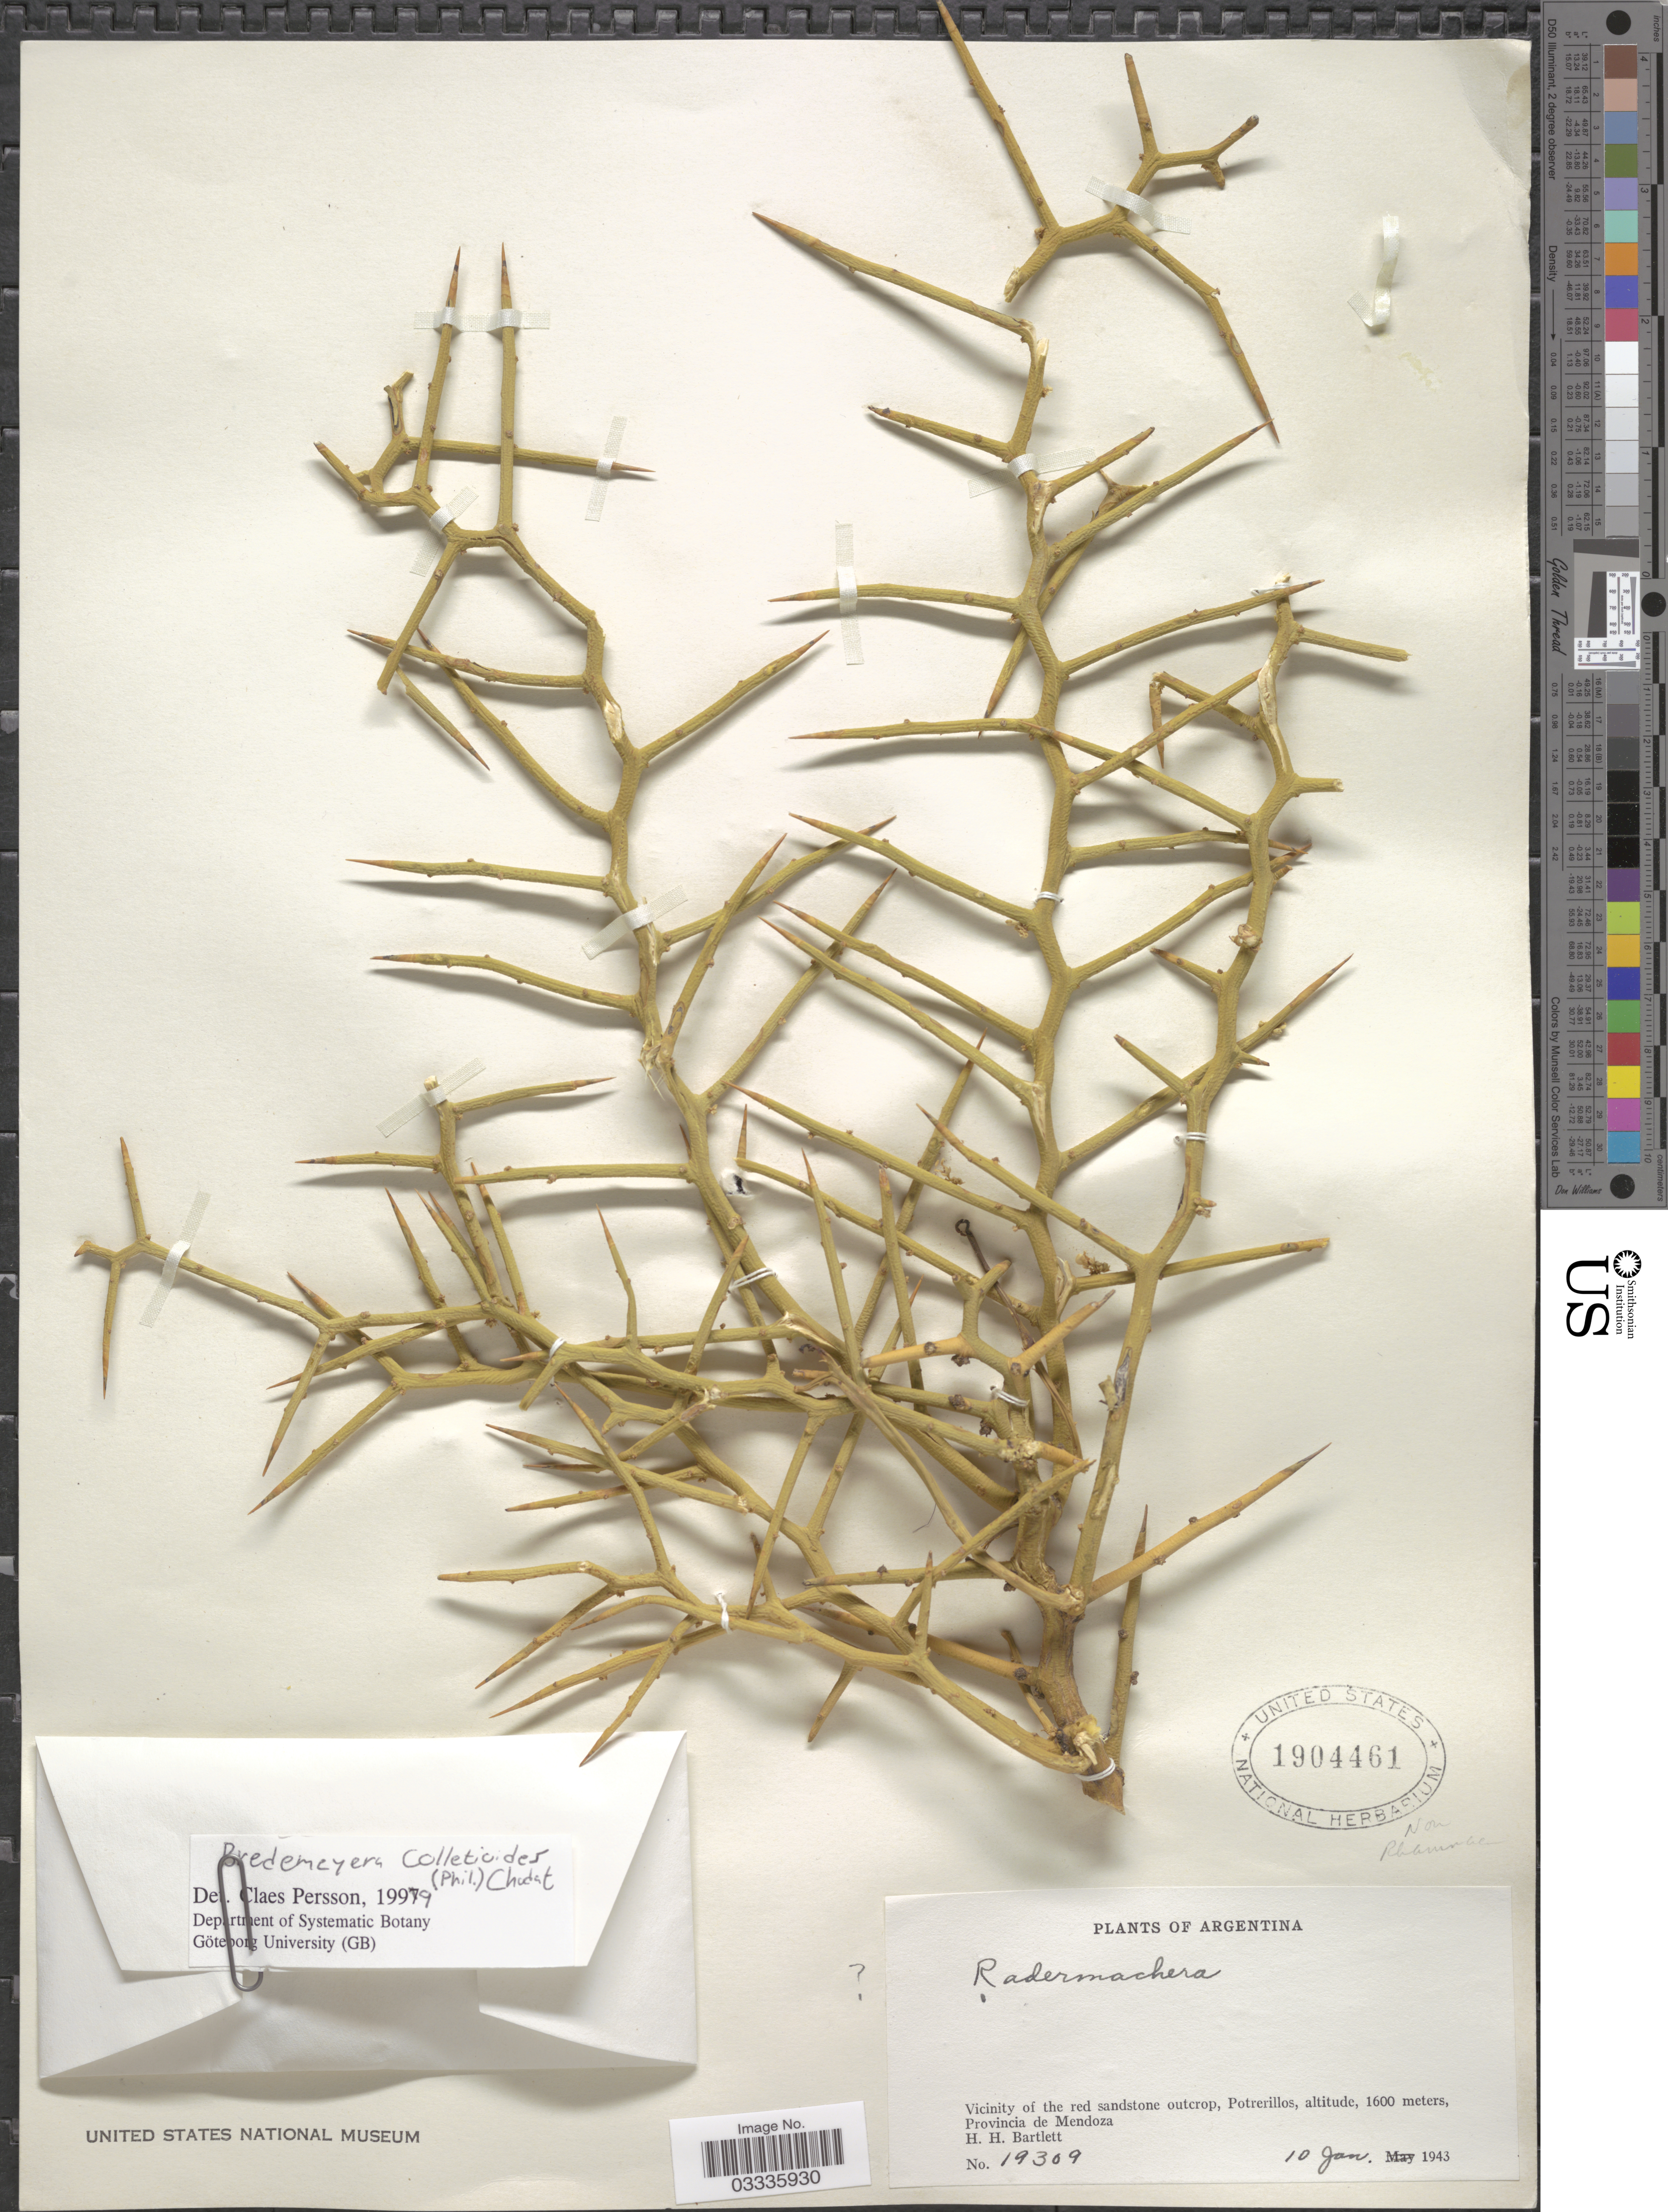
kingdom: Plantae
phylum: Tracheophyta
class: Magnoliopsida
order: Fabales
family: Polygalaceae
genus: Hualania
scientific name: Hualania colletioides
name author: Phil.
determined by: Strong, Mark T., (BOT), Smithsonian Institution - National Museum of Natural History (UNITED STATES)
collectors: H. H. Bartlett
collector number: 19309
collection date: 1943-01-10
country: Argentina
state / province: Mendoza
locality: Vicinity of the red sandstone outcrop, Potrerillos.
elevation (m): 1600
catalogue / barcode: US 1904461